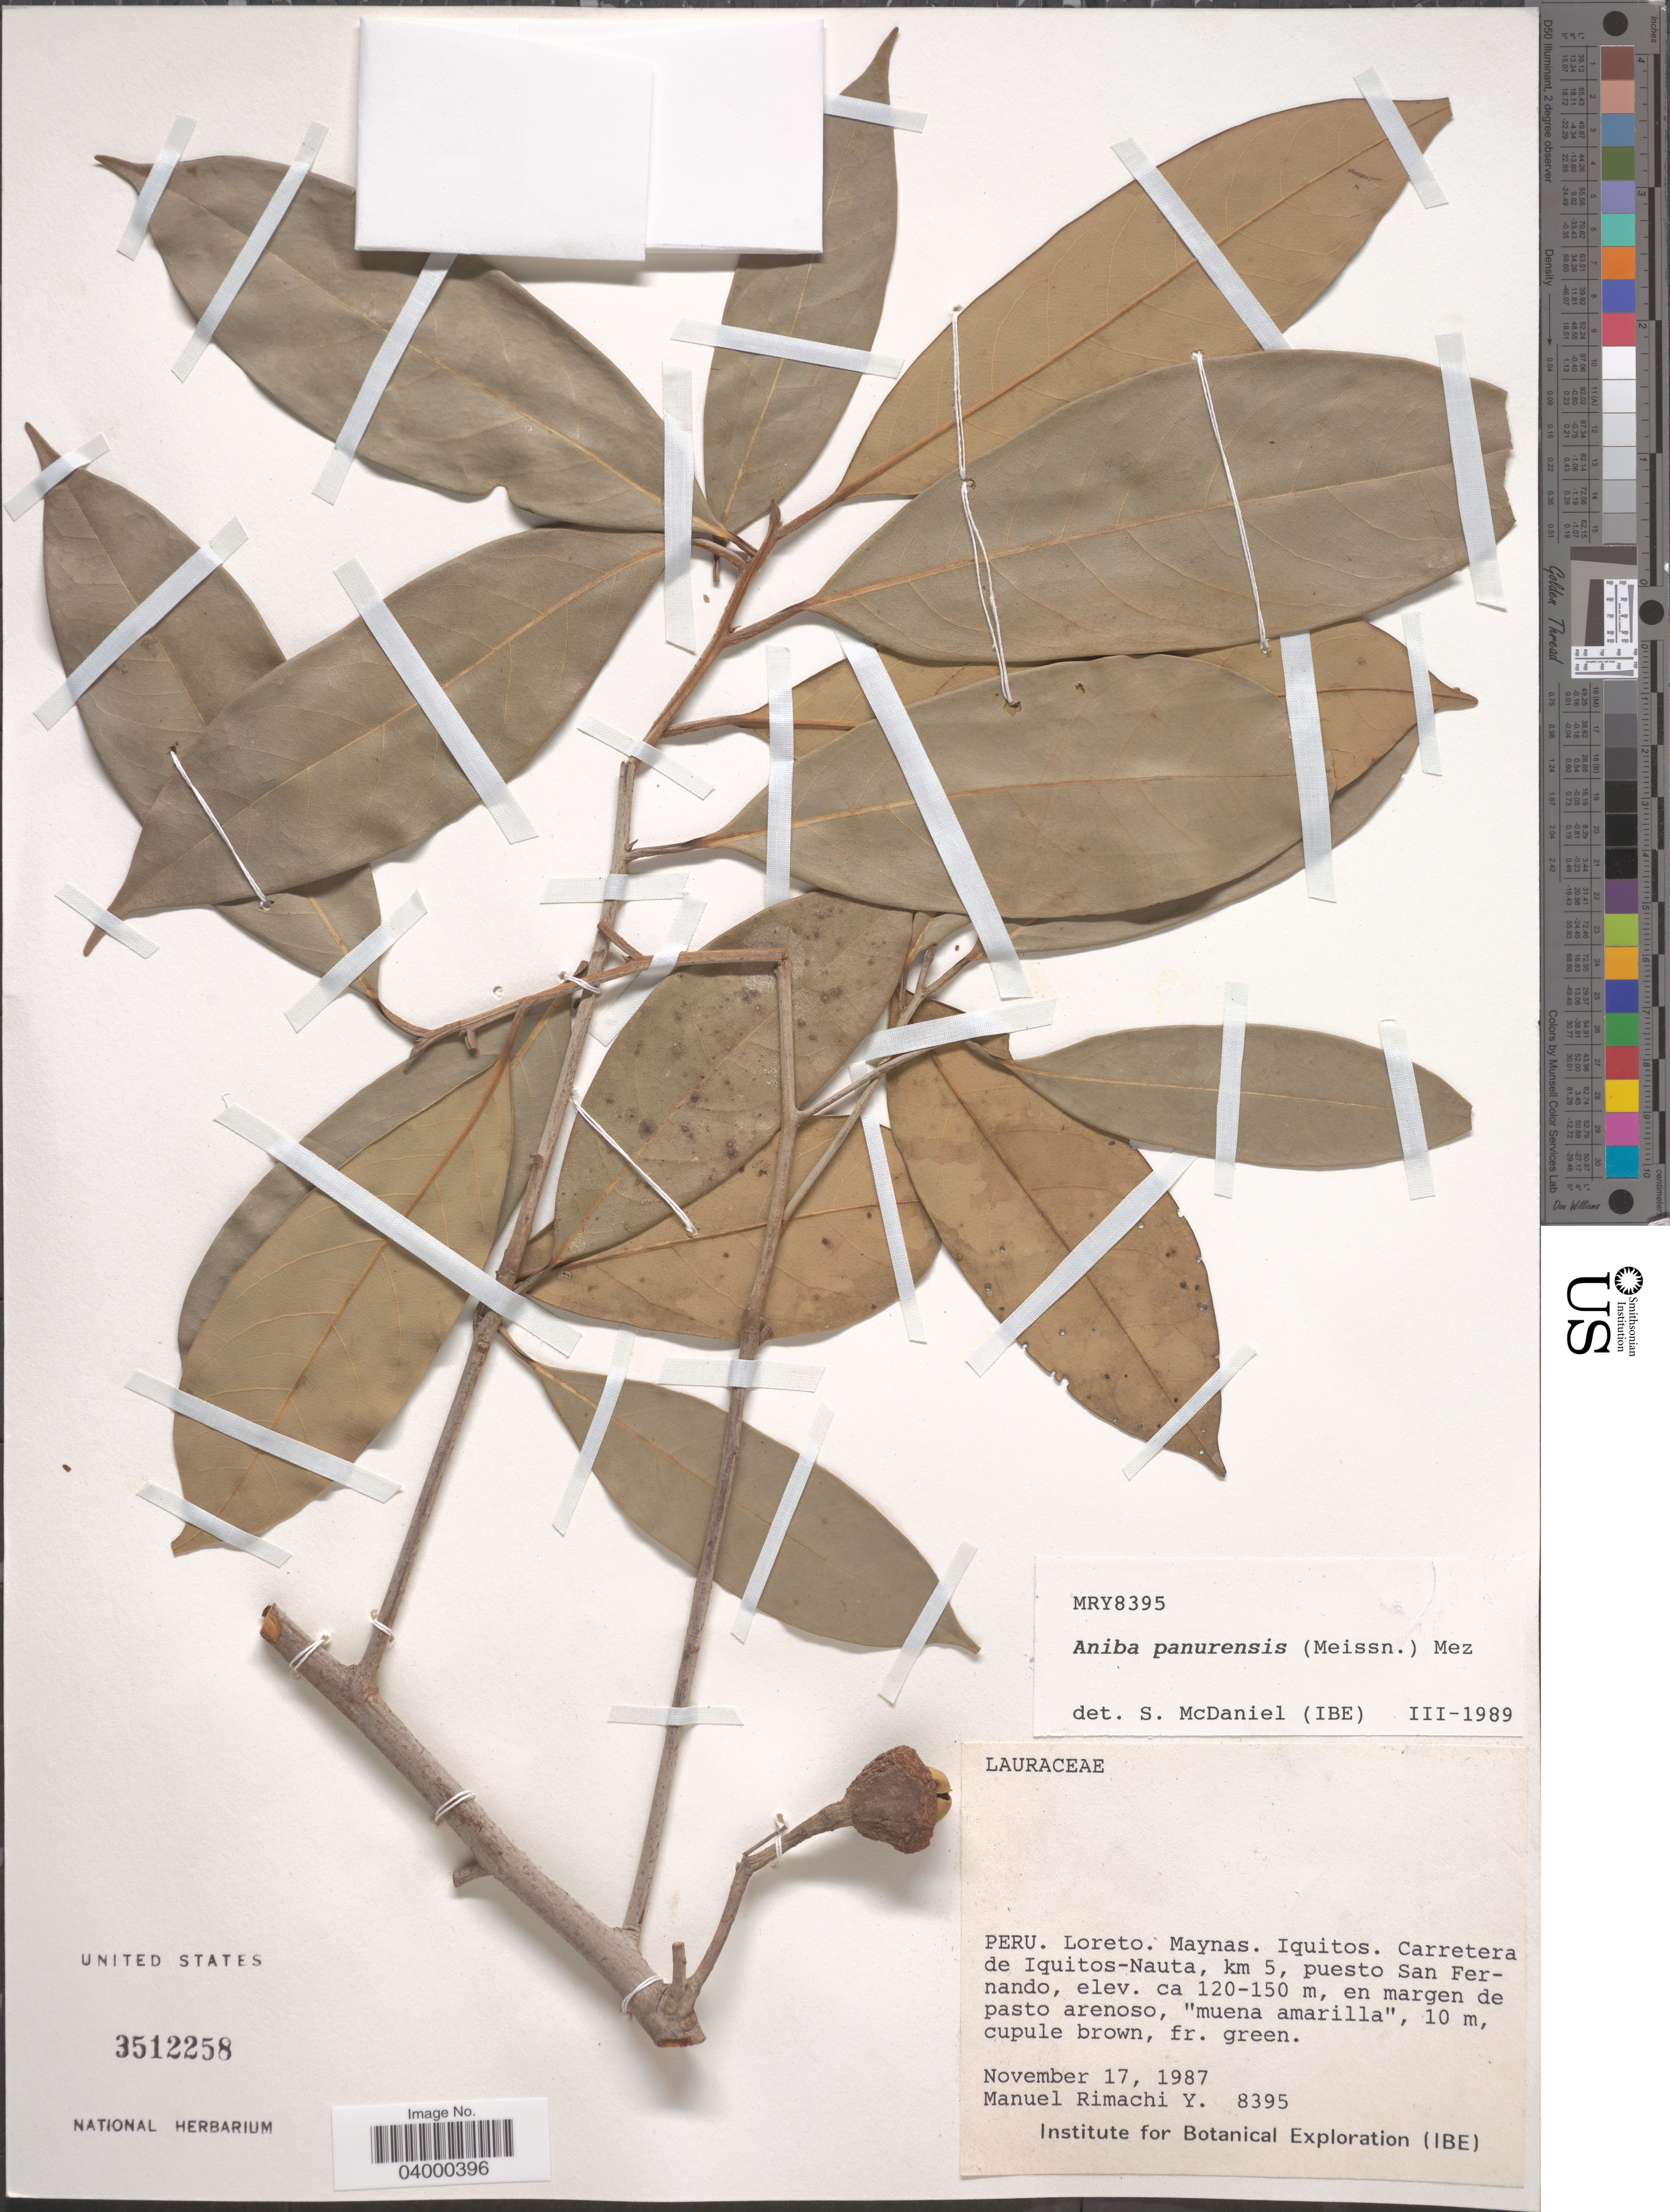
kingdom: Plantae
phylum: Tracheophyta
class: Magnoliopsida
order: Laurales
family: Lauraceae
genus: Aniba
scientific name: Aniba panurensis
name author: (Meisn.) Mez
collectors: M. Rimachi Y.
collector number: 8395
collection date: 1987-11-17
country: Peru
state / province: Loreto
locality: Maynas. Iquitos. Carretera de Iquitos-Nauta, km 5, puesto San Fernando.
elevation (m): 120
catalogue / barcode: US 3512258